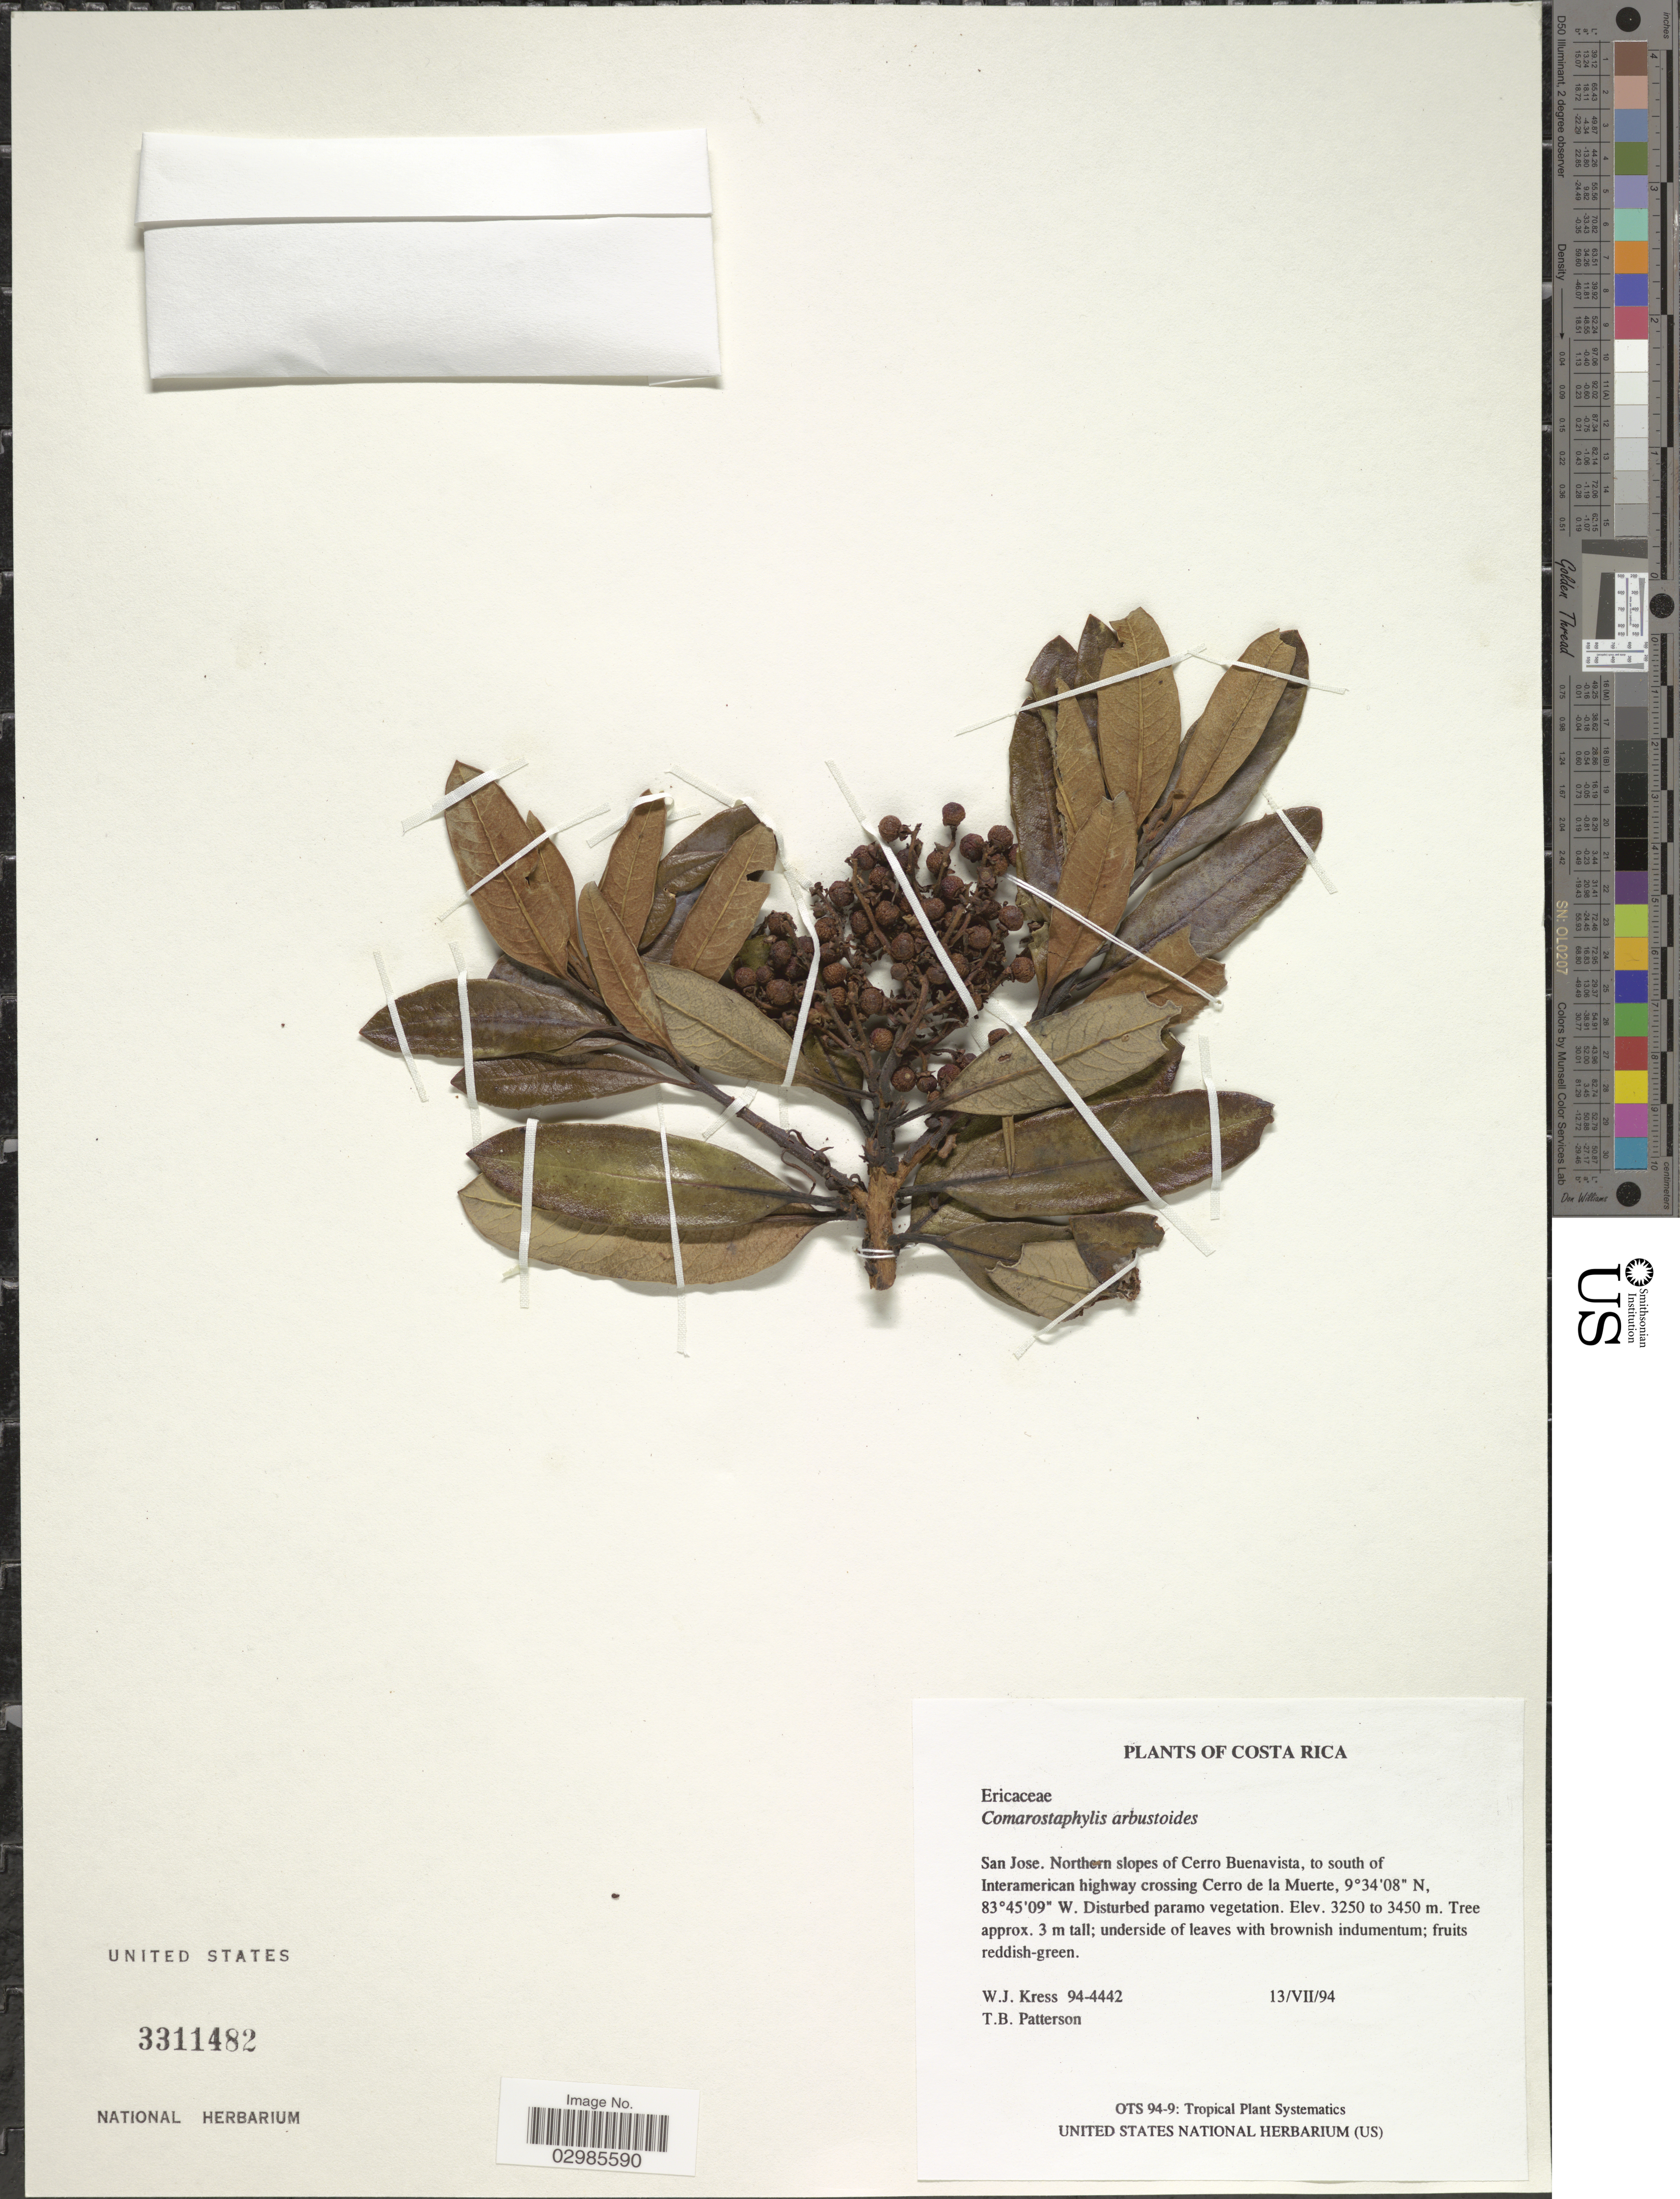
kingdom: Plantae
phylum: Tracheophyta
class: Magnoliopsida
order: Ericales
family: Ericaceae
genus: Comarostaphylis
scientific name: Comarostaphylis arbutoides subsp. arbutoides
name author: Lindl.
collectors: W. J. Kress & T. B. Patterson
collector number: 94-4442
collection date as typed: Transcribed d/m/y: 13/7/94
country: Costa Rica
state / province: San José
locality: Northern slopes of Cerro Buenavista, to south of Interamerican highway crossing Cerro de la Muerte.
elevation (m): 3250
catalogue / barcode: US 3311482